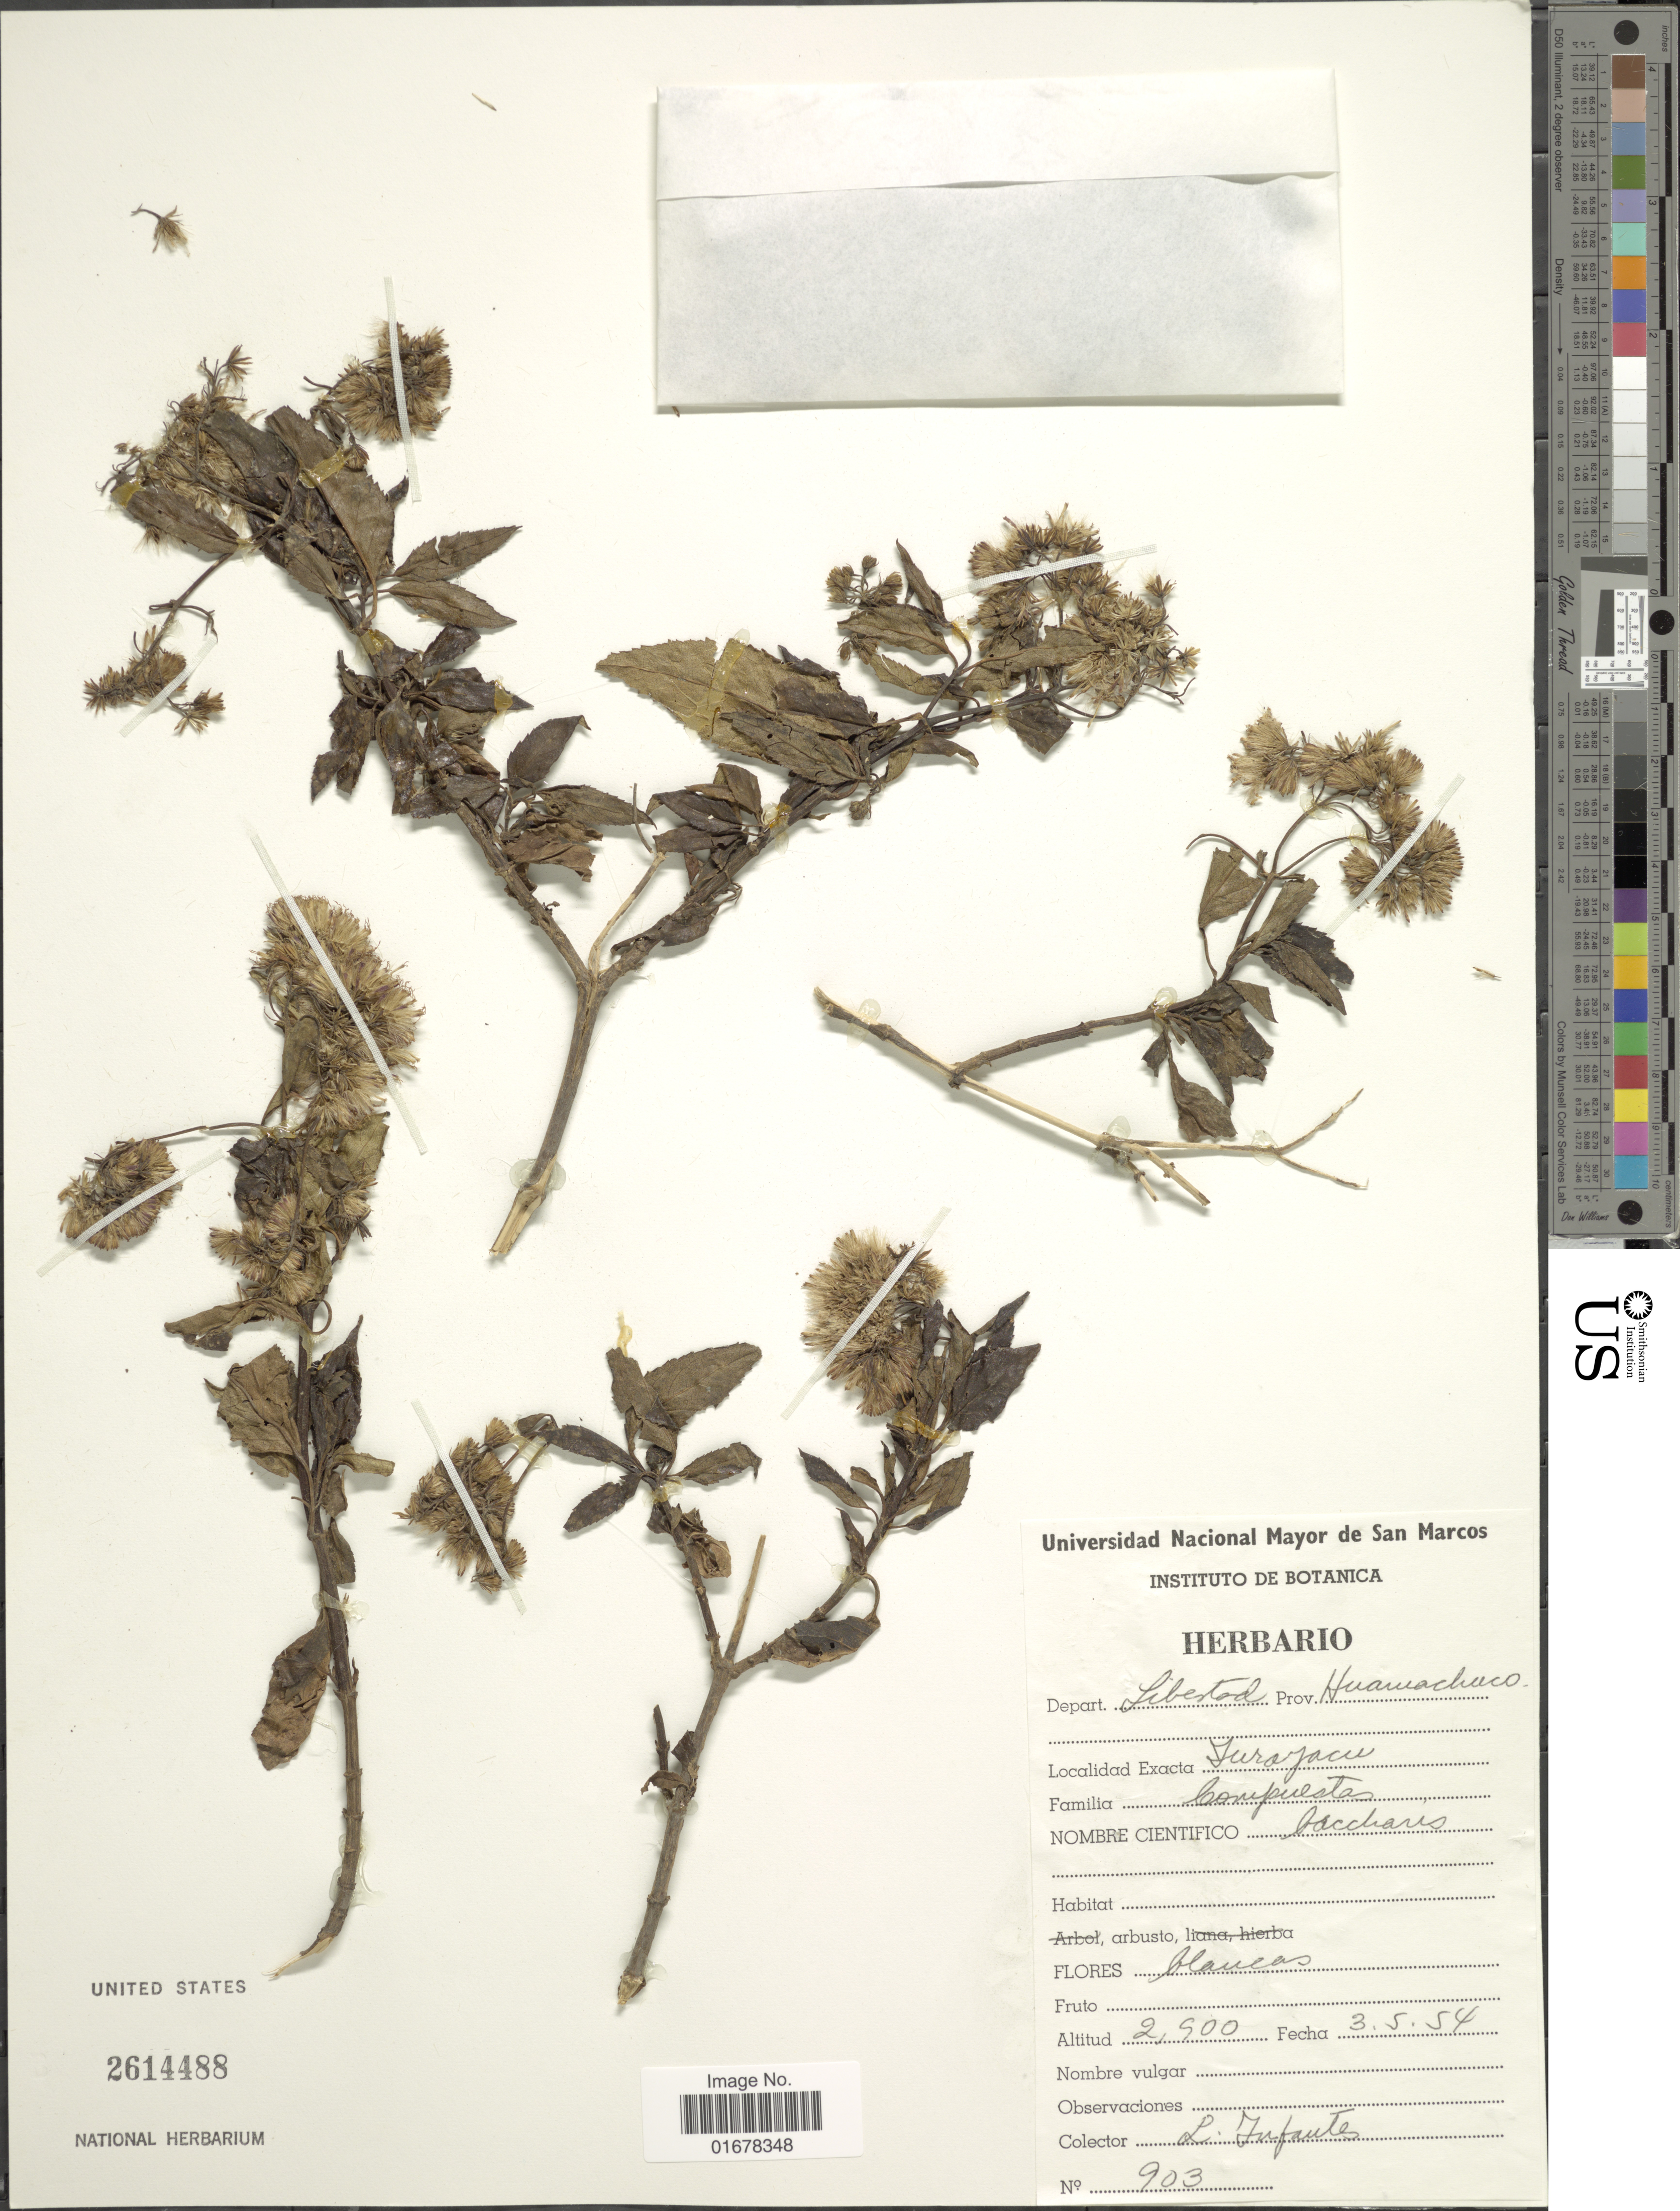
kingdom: Plantae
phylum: Tracheophyta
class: Magnoliopsida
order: Asterales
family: Asteraceae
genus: Ageratina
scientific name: Ageratina pentlandiana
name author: (DC.) R.M. King & H. Rob.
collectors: L. Infantes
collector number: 903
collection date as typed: Transcribed d/m/y: 3/5/54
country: Peru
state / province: La Libertad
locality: Yurayacu, Prov. Huamachuco, Depart. Libertad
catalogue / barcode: US 2614488